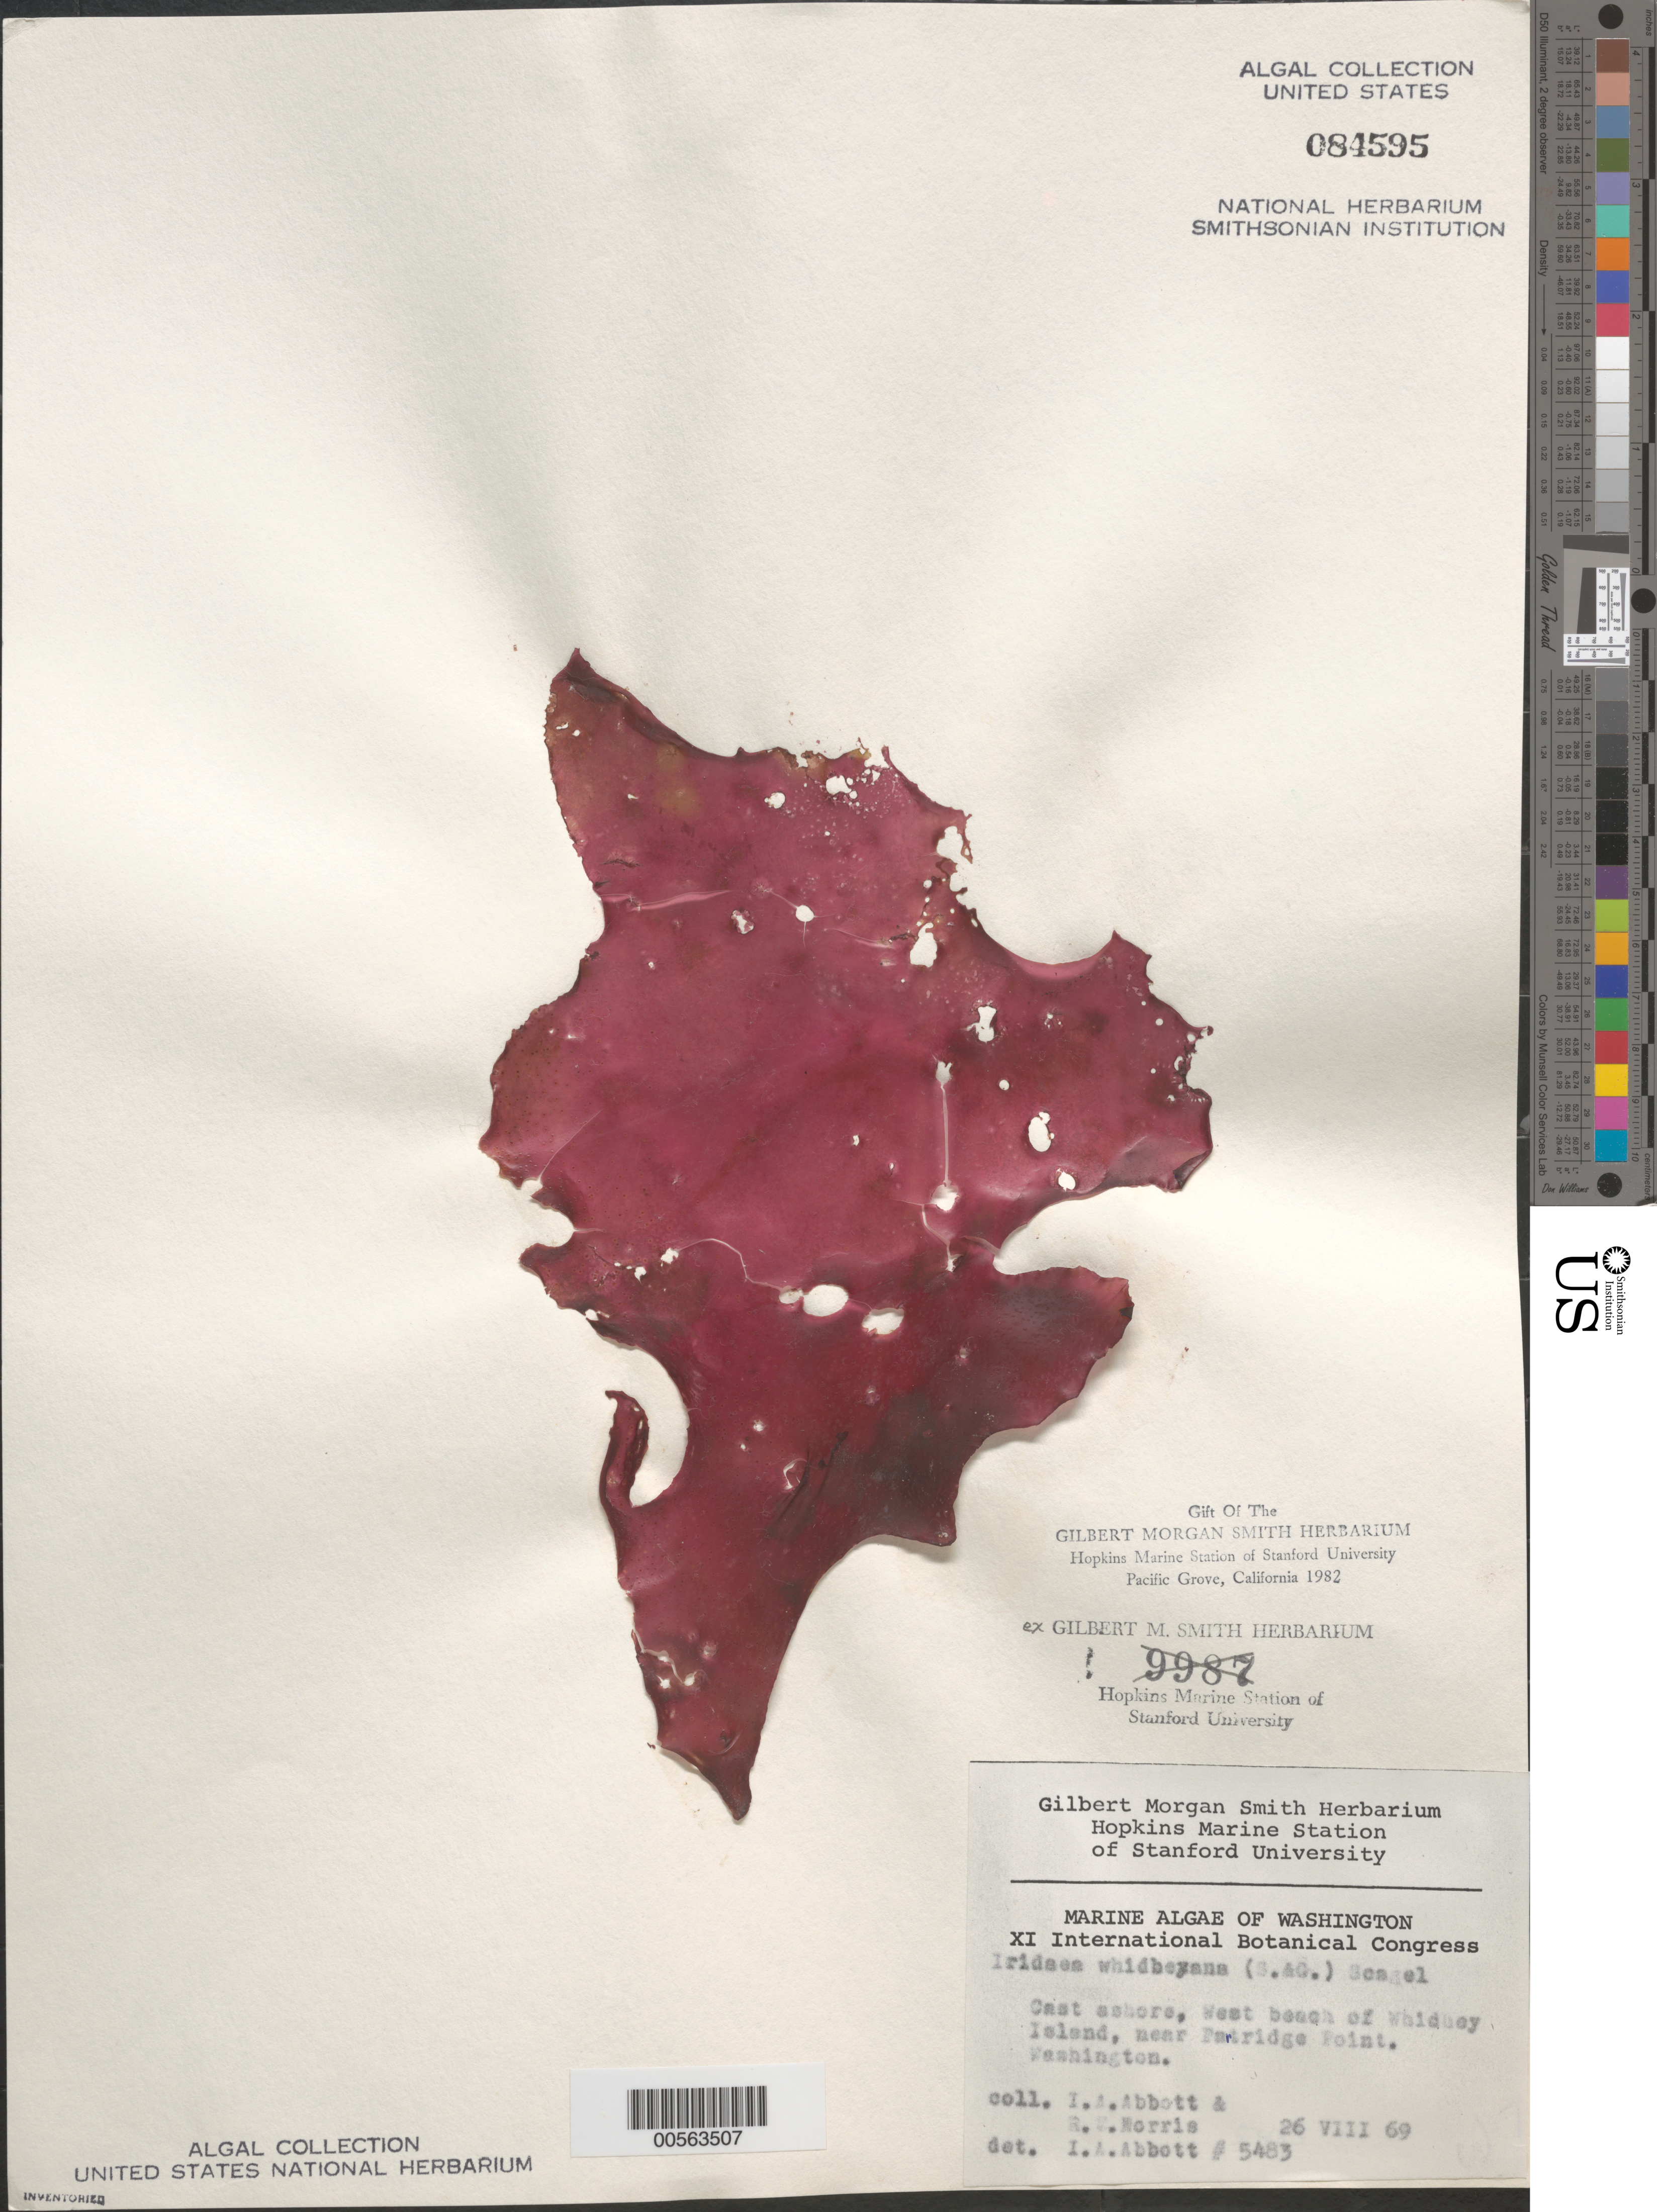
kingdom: Plantae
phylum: Rhodophyta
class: Florideophyceae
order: Gigartinales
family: Gigartinaceae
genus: Mazzaella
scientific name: Mazzaella sanguinea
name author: (Setchell & N.L. Gardner) Hommersand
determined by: Algae name updating Project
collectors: I. A. Abbott & R. E. Norris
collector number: IAA 5483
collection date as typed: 26 Aug 1969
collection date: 1969-08-26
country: United States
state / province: Washington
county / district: Island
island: Whidbey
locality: West Beach near Partridge Point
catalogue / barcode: US 84595